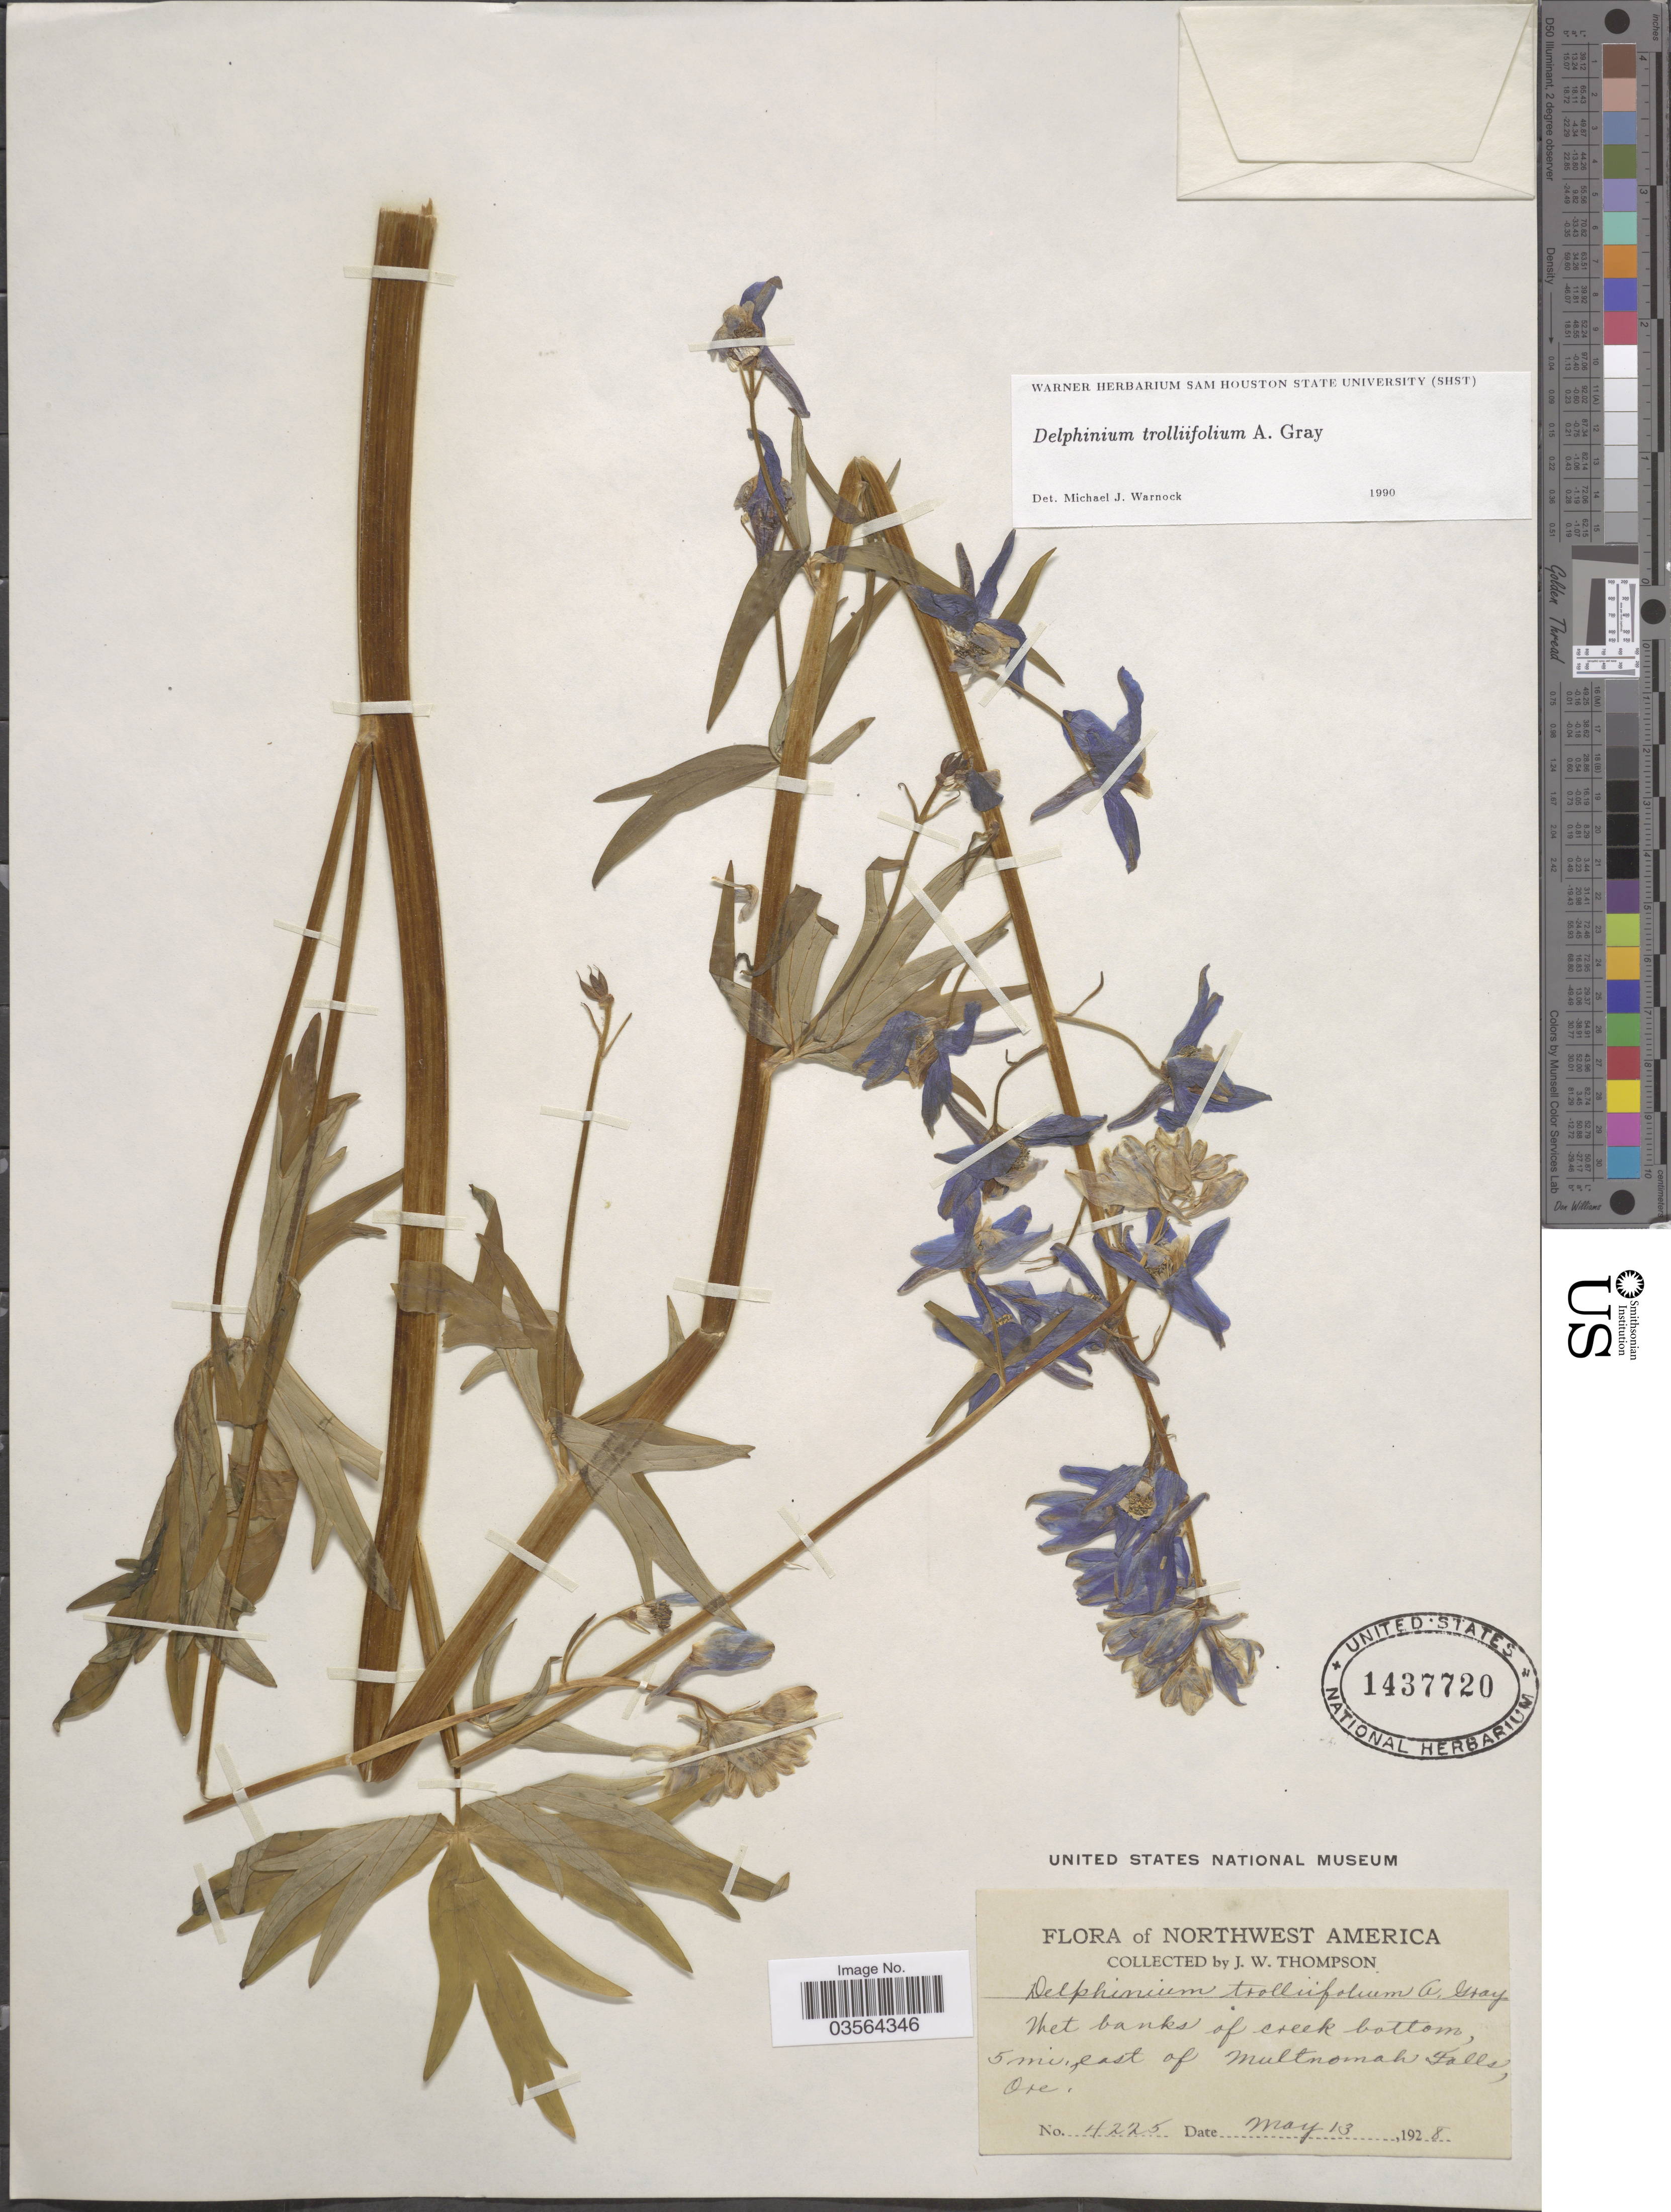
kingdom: Plantae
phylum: Tracheophyta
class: Magnoliopsida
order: Ranunculales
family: Ranunculaceae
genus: Delphinium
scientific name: Delphinium trolliifolium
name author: A. Gray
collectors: J. Thompson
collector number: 4225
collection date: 1928-05-13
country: United States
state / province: Oregon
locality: Northwest America. 5 mi. east of Multnomah Falls.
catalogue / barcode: US 1437720